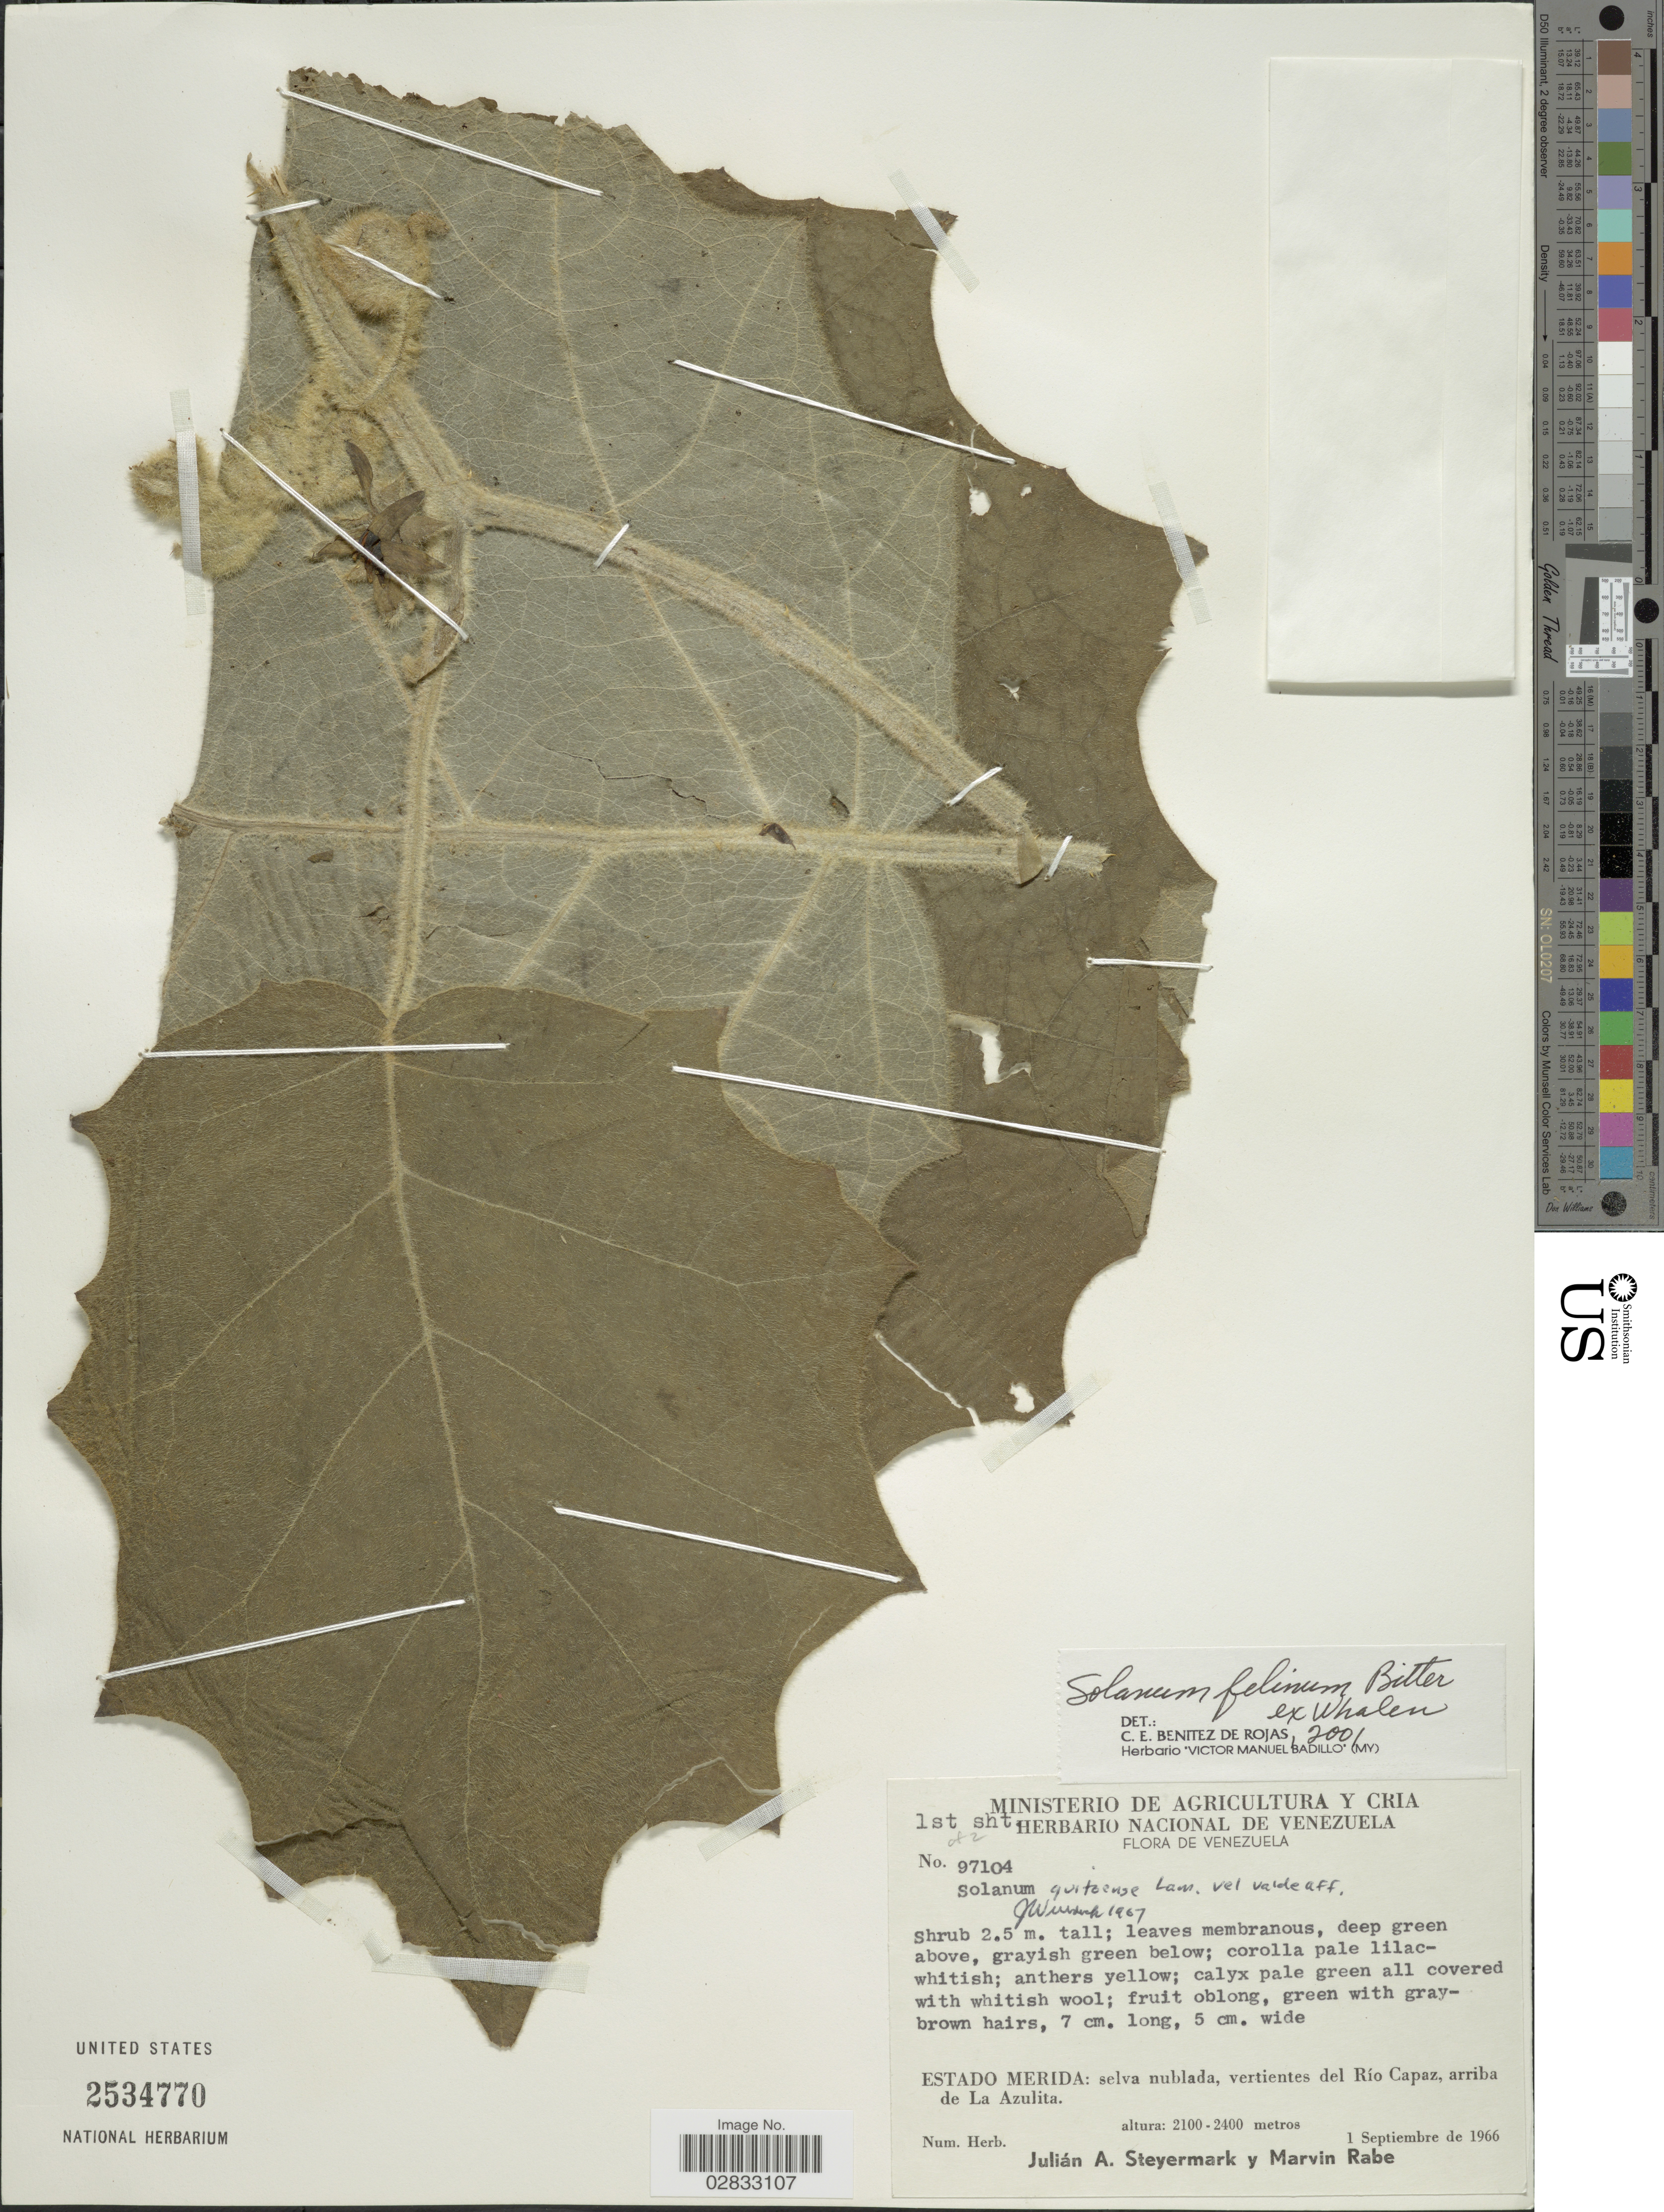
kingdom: Plantae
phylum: Tracheophyta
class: Magnoliopsida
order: Solanales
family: Solanaceae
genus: Solanum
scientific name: Solanum felinum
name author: Bitter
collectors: J. Steyermark & M. Rabe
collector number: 97104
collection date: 1966-09-01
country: Venezuela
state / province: Mérida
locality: Selva nublada, vertientes del Río Capaz, arriba de La Azulita.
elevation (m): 2100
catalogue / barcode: US 2534770